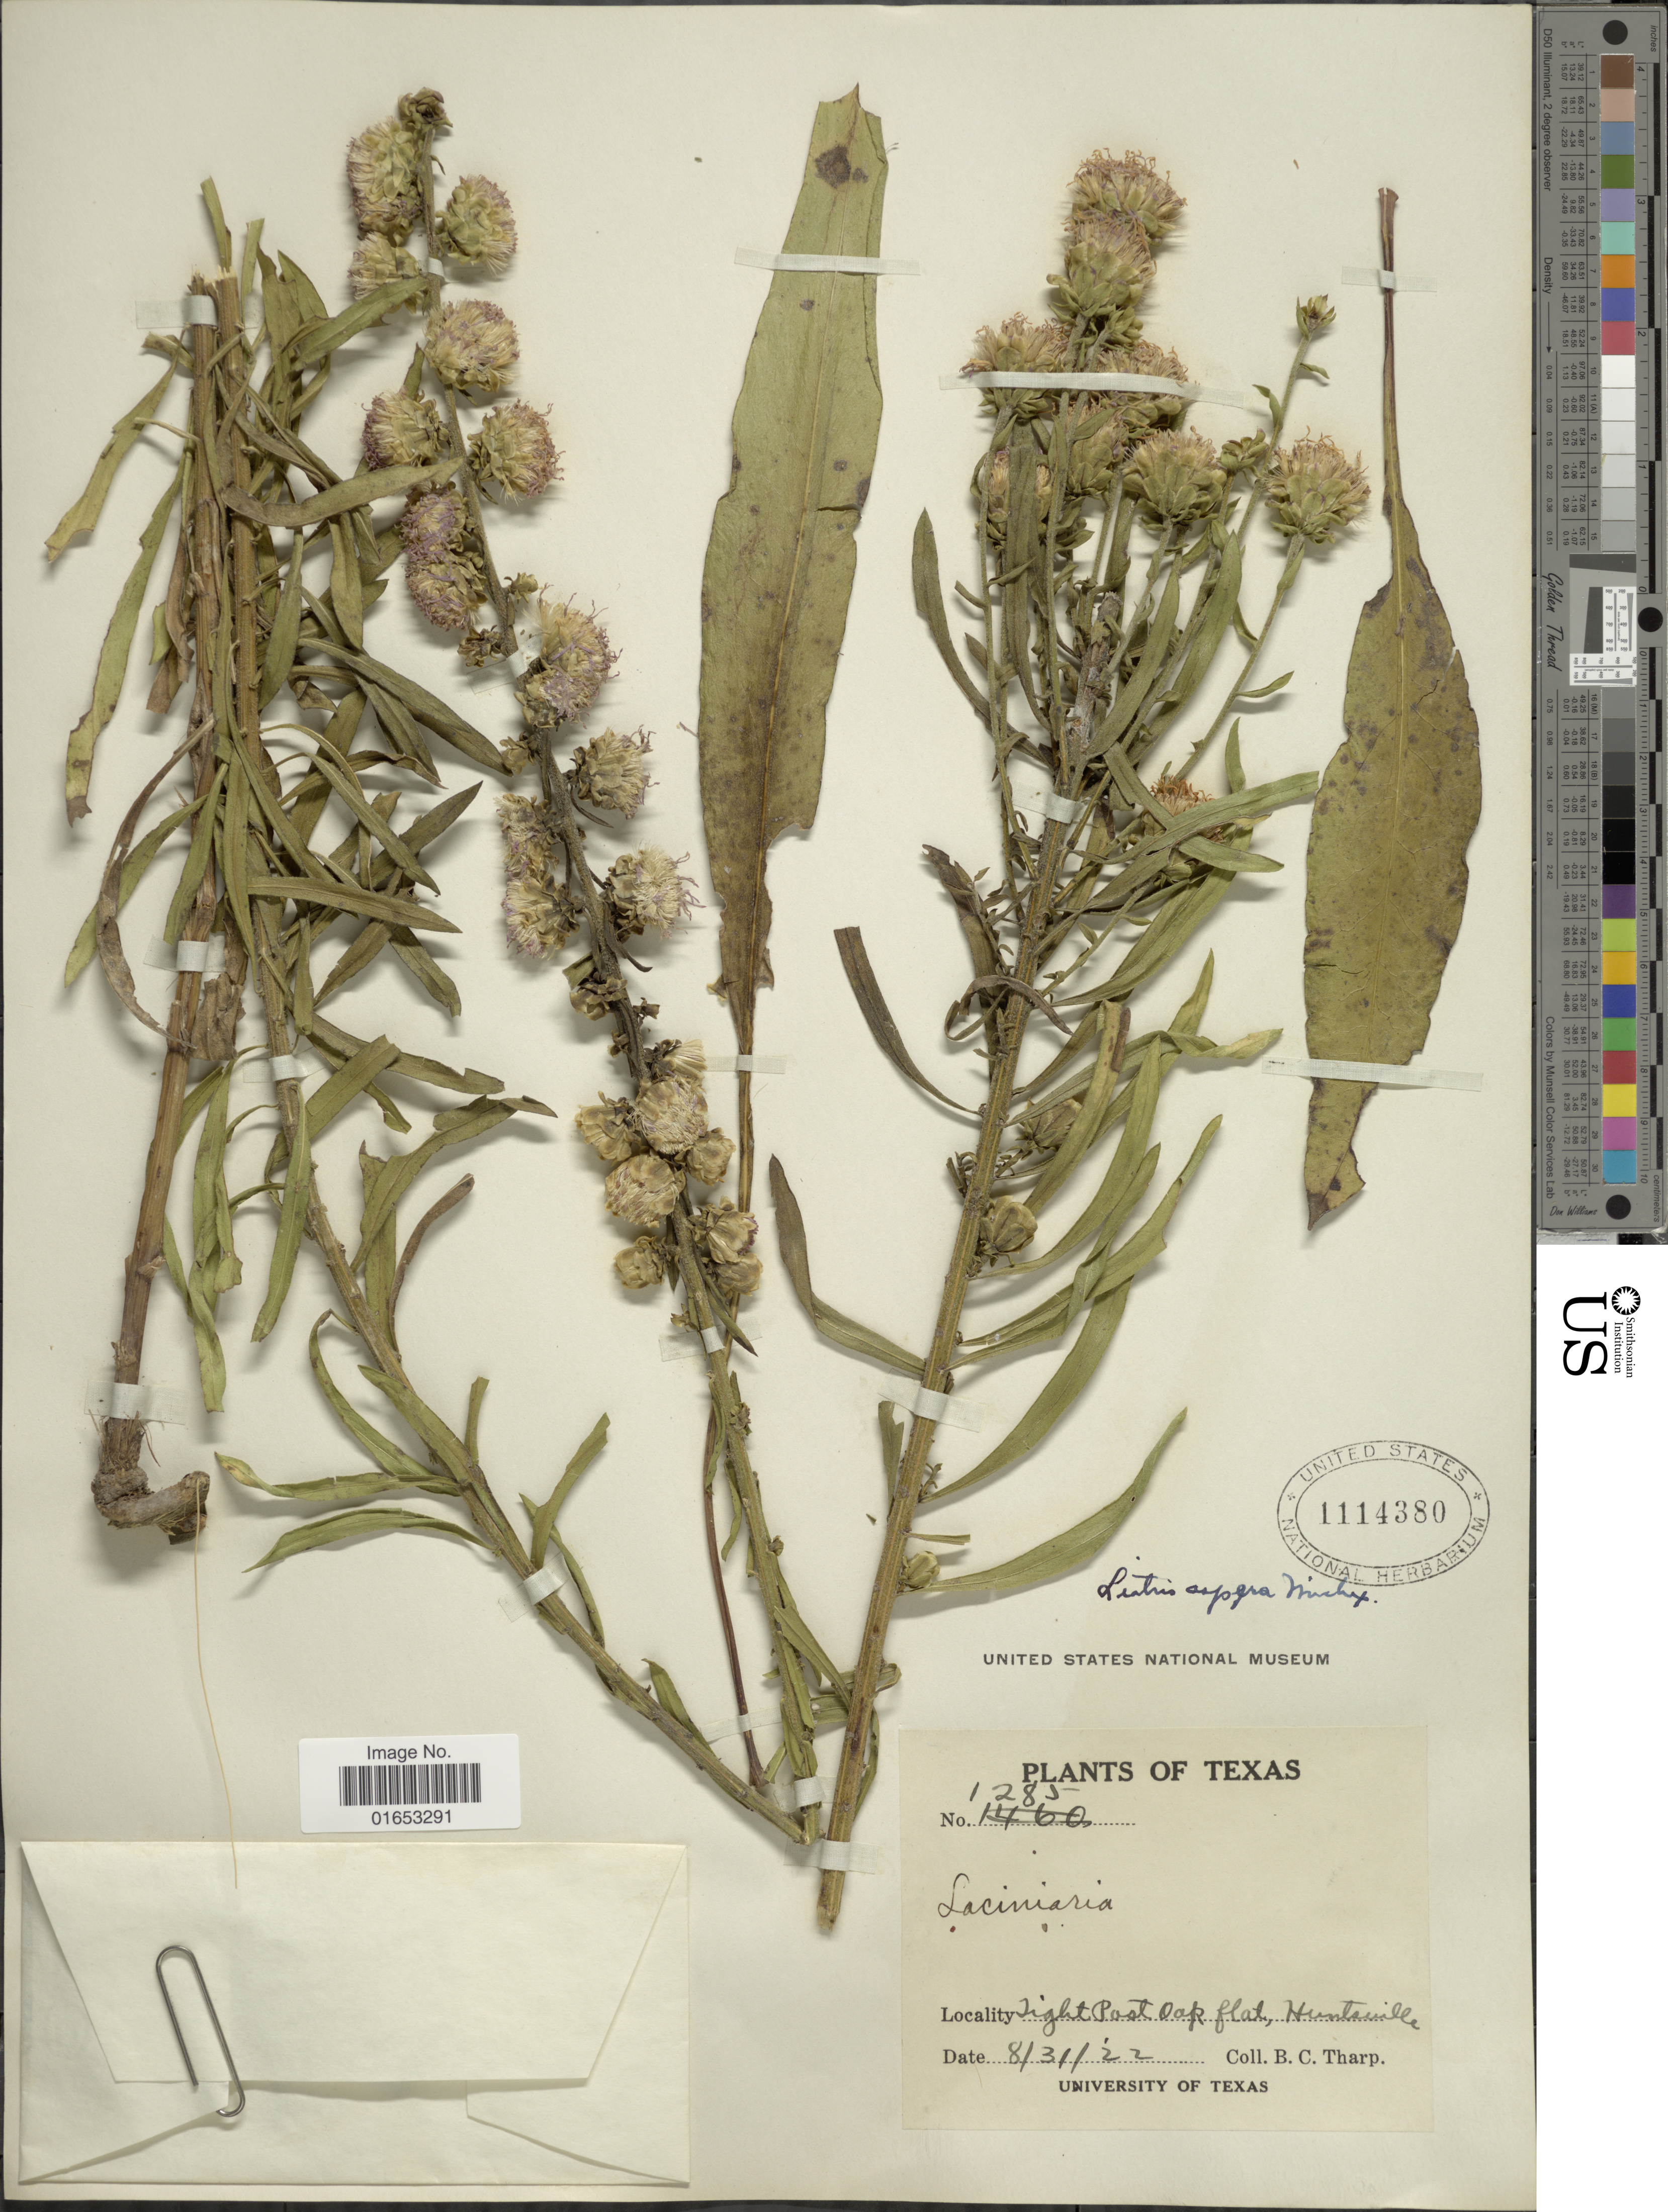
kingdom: Plantae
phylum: Tracheophyta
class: Magnoliopsida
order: Asterales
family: Asteraceae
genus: Liatris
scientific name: Liatris aspera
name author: Michx.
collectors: B. C. Tharp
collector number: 1285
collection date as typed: Transcribed d/m/y: 31/8/22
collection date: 1922-08-31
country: United States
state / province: Texas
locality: Huntsville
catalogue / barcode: US 1113480